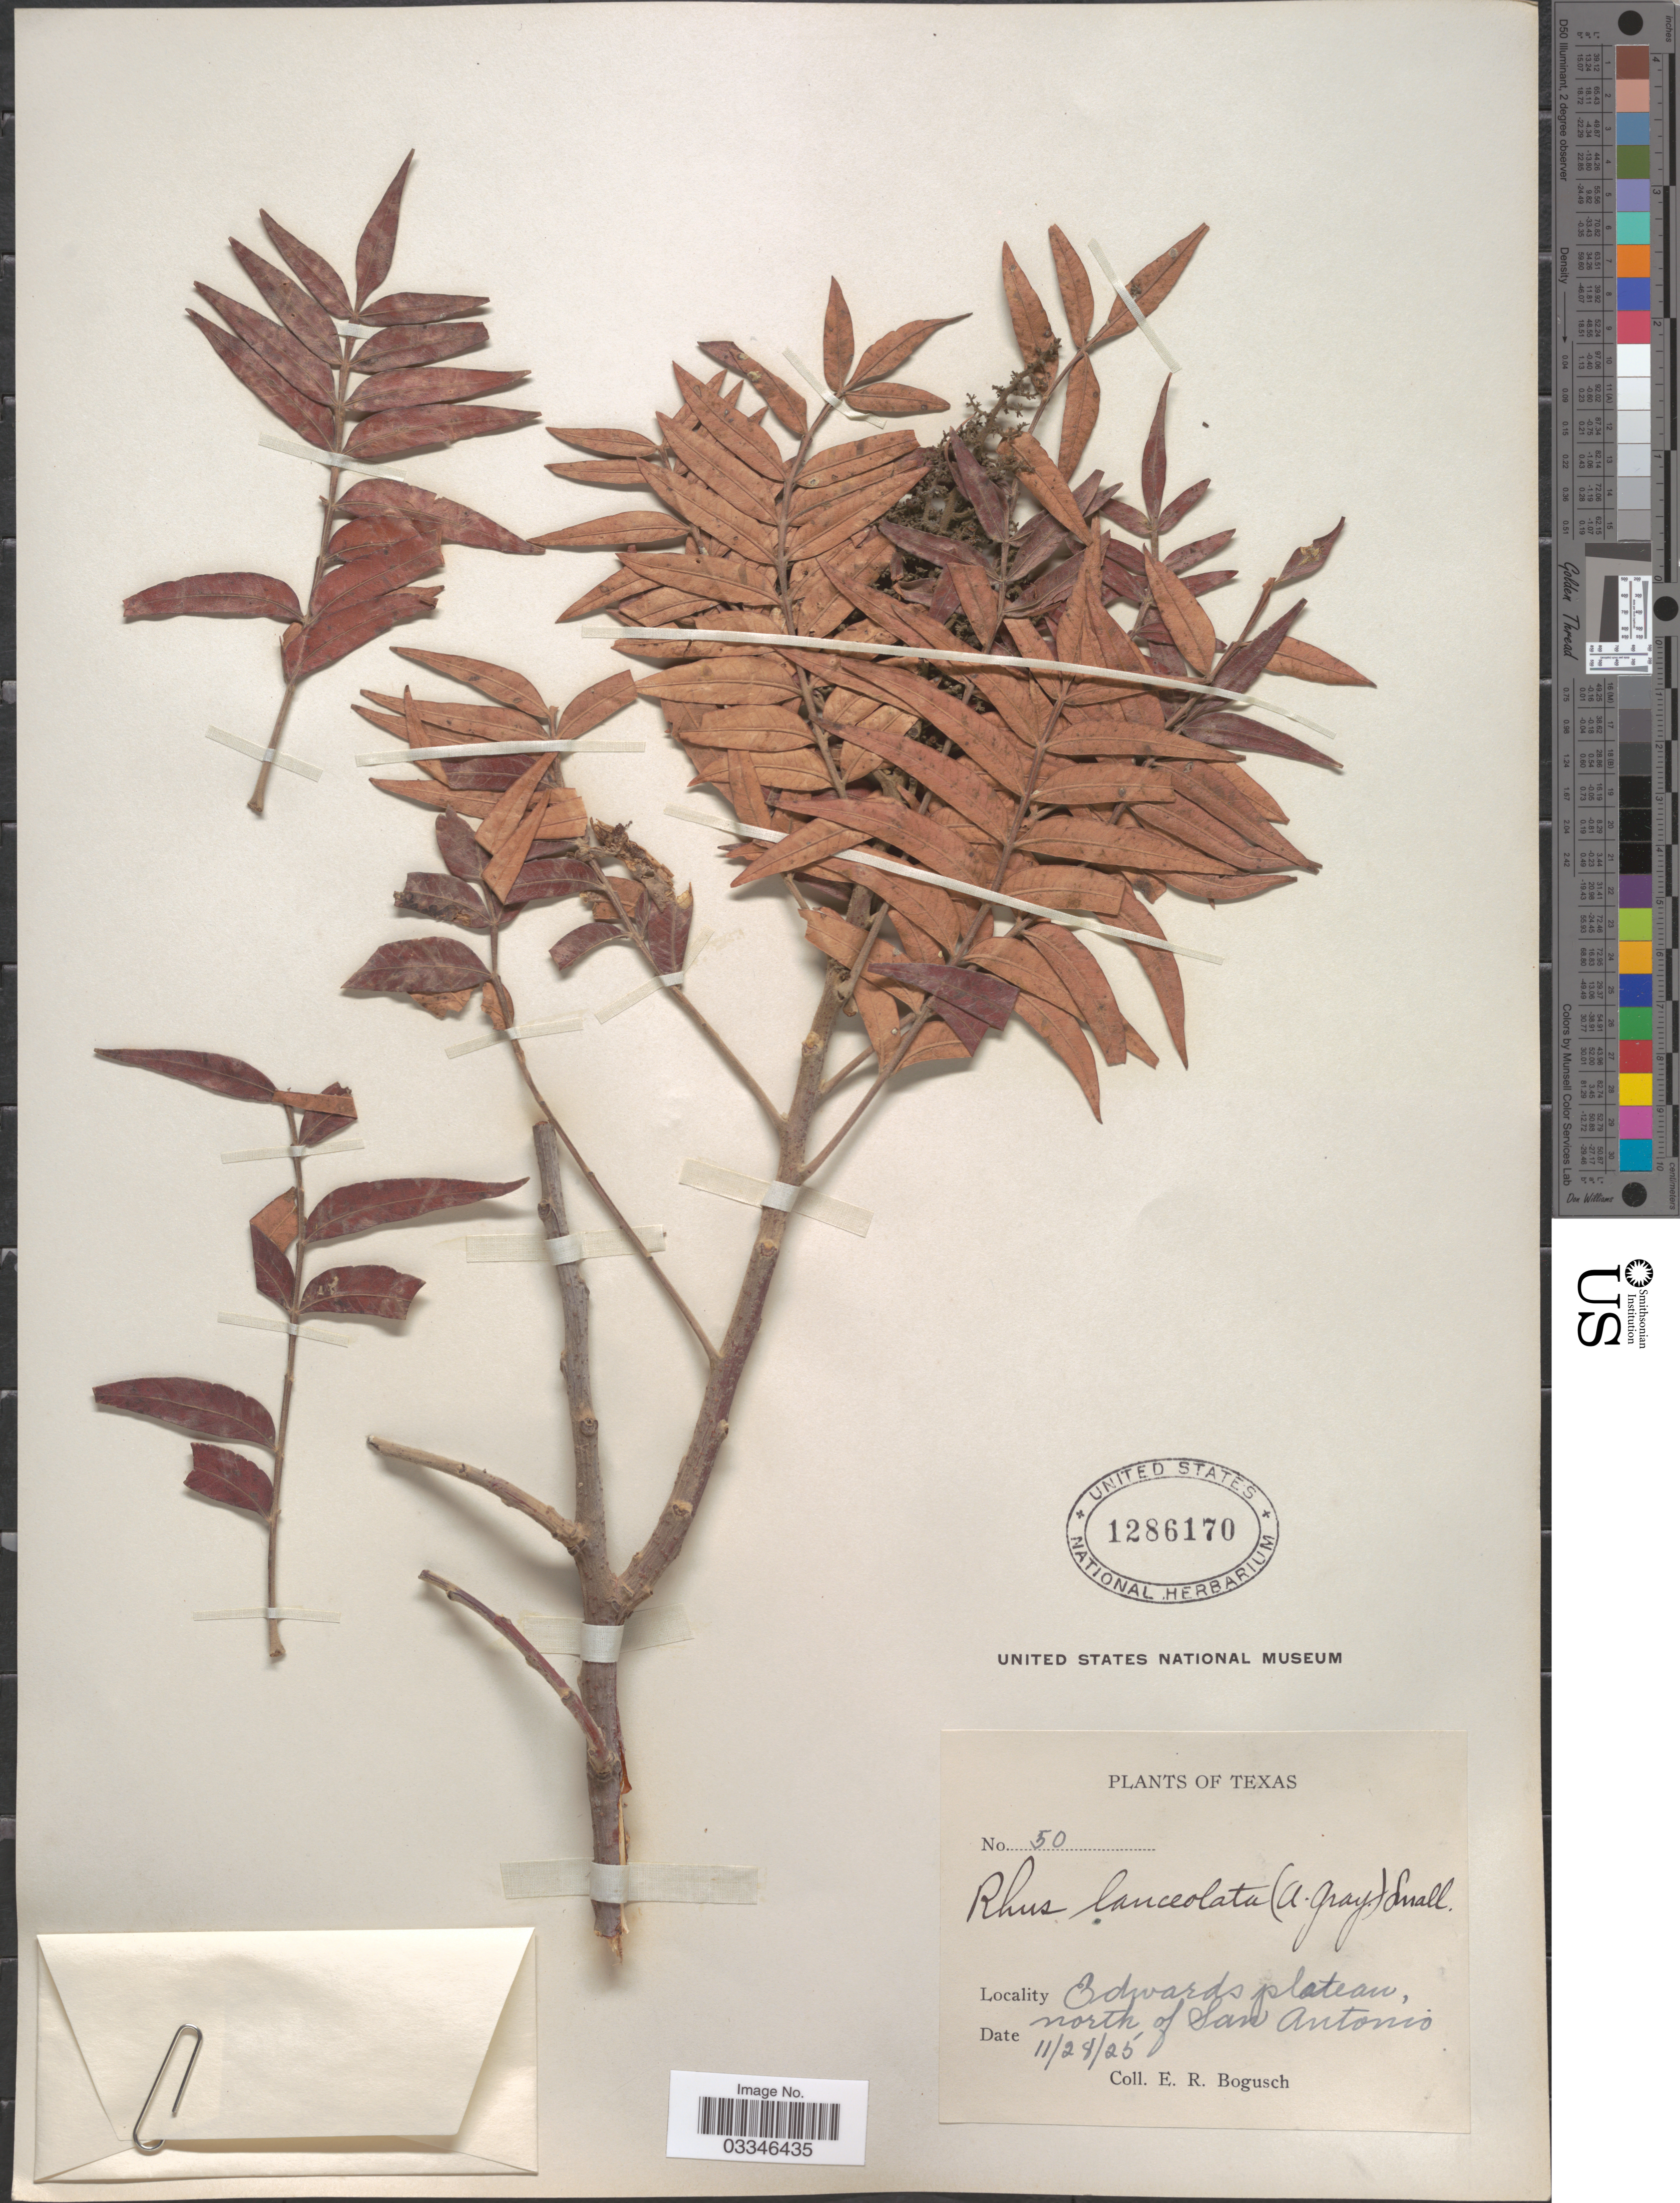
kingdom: Plantae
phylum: Tracheophyta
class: Magnoliopsida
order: Sapindales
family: Anacardiaceae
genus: Rhus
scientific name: Rhus lanceolata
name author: (A. Gray) Britton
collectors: E. Bogusch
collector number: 50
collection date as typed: Transcribed d/m/y: 28/11/25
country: United States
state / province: Texas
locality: Edwards plateau, north of San Antonio.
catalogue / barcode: US 1286170